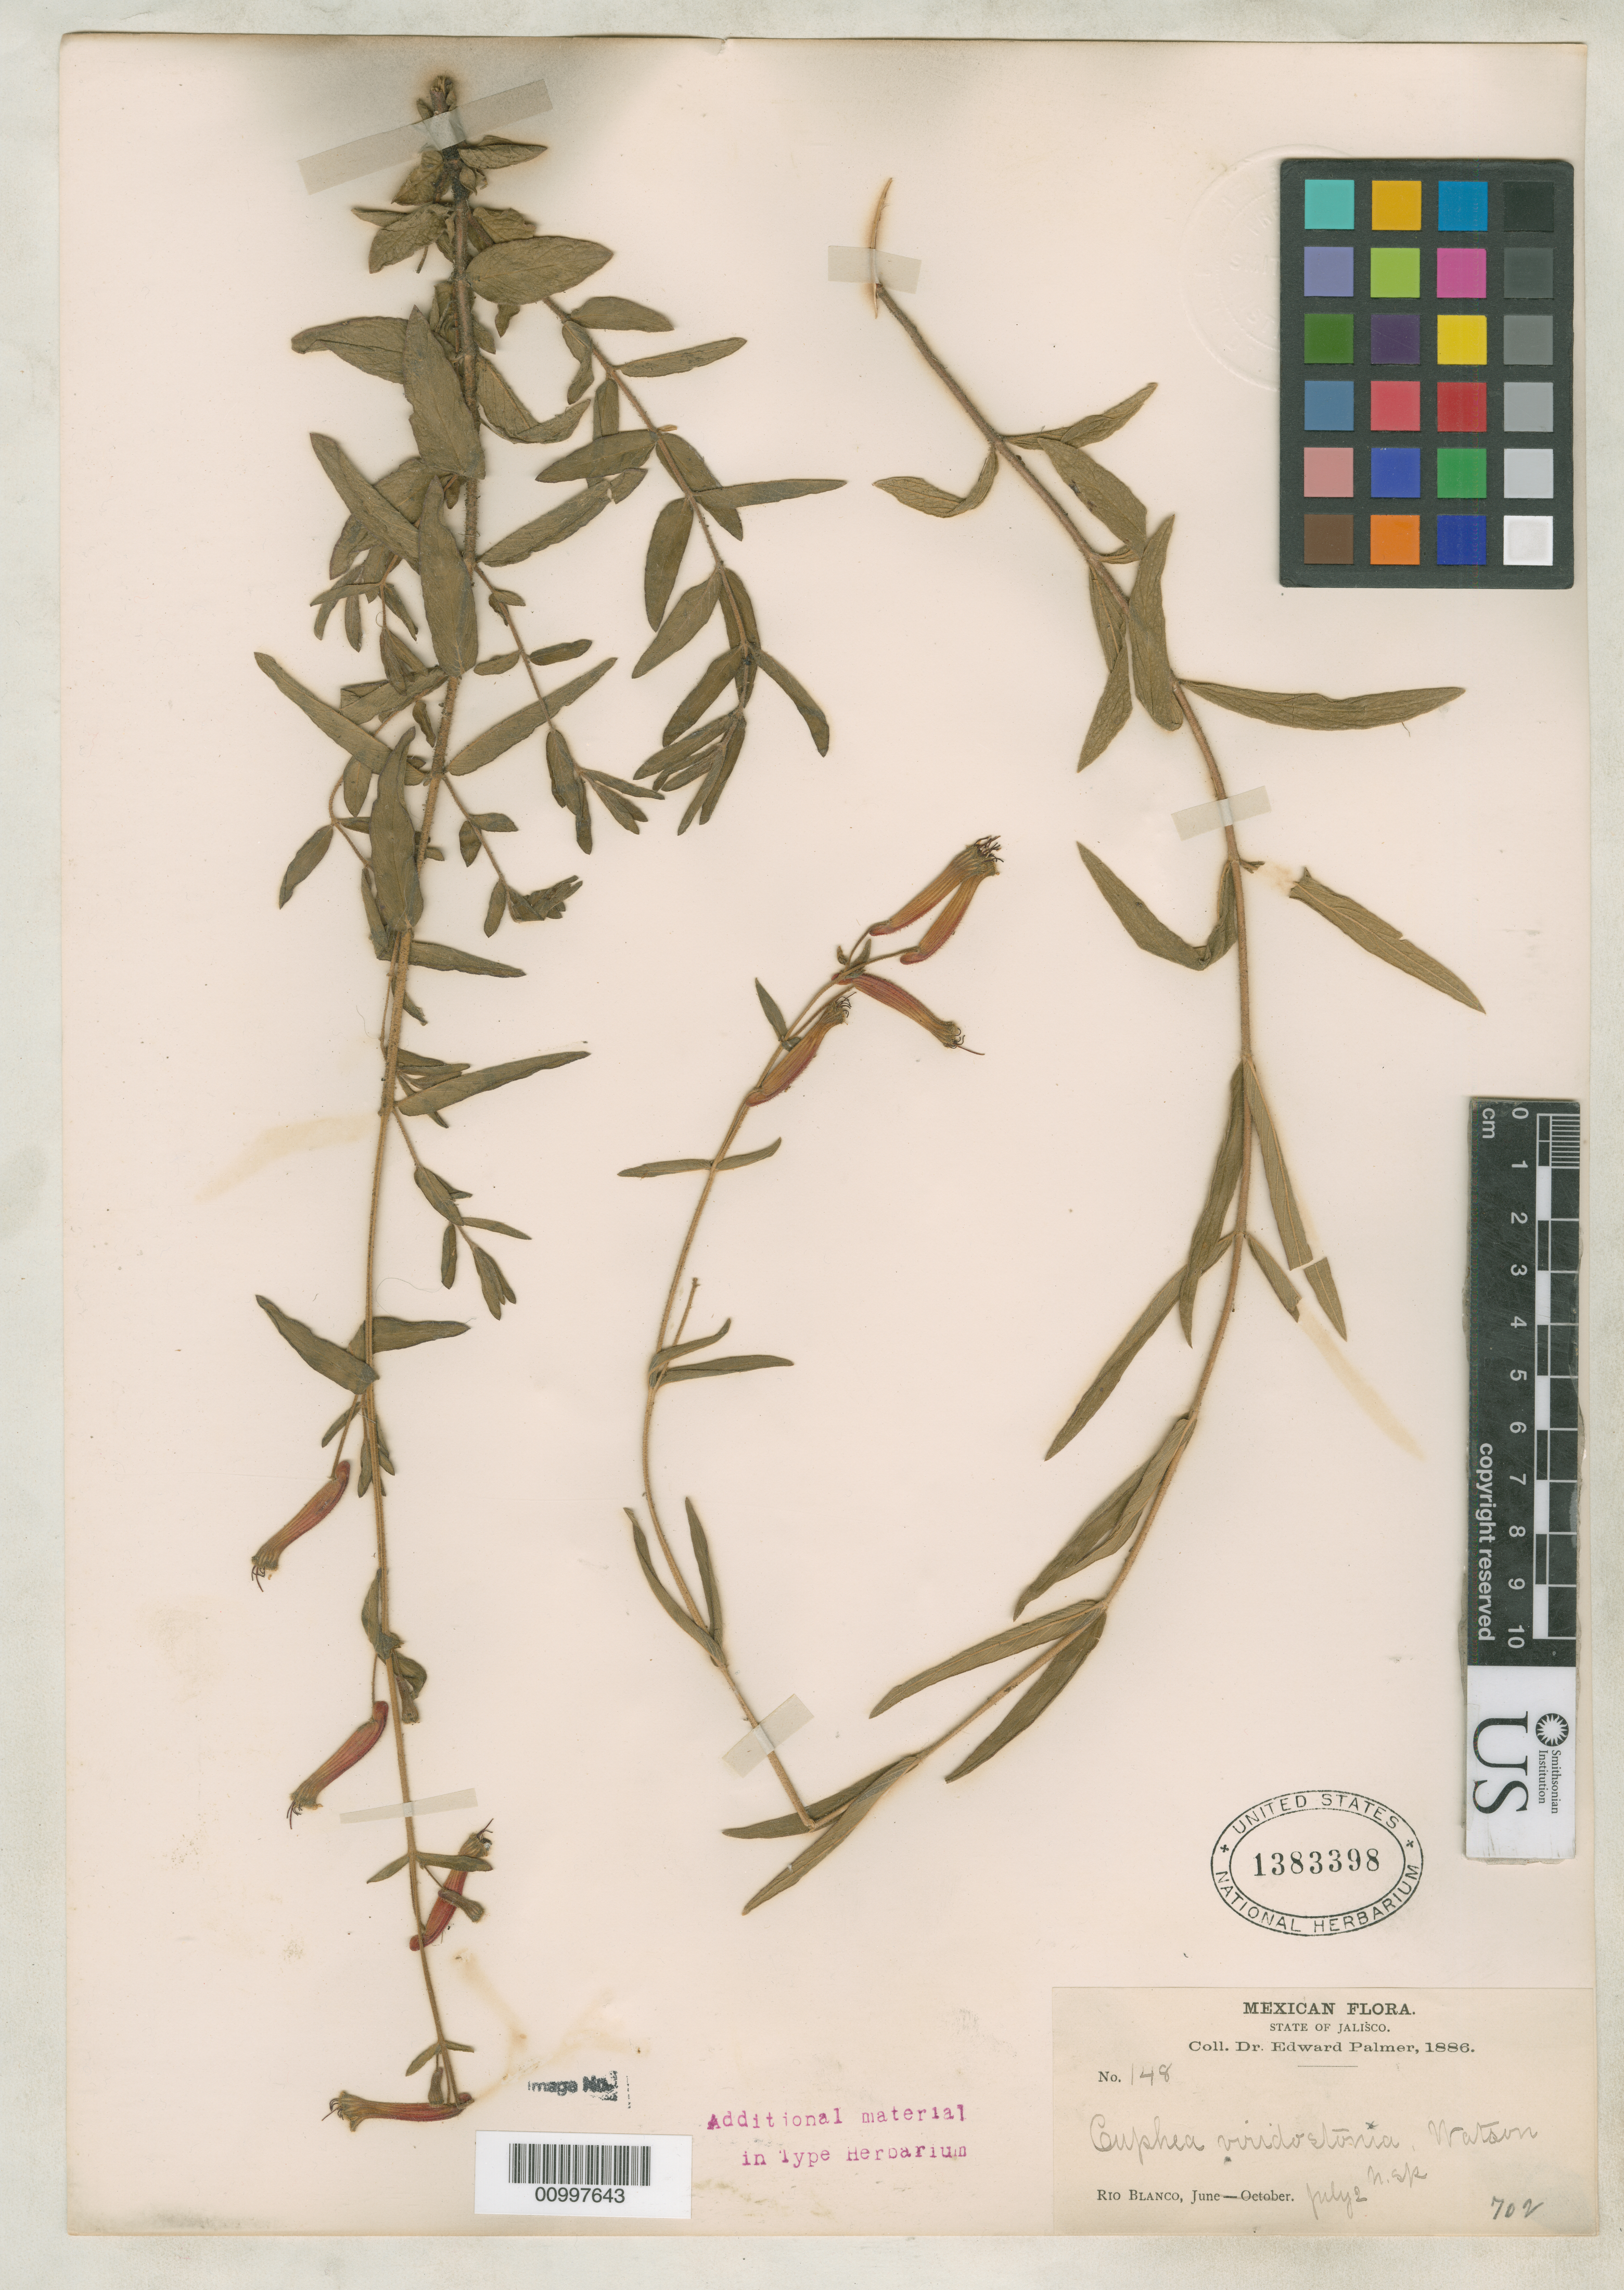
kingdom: Plantae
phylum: Tracheophyta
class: Magnoliopsida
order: Myrtales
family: Lythraceae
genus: Cuphea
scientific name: Cuphea viridostoma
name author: S. Watson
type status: Type Collection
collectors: E. Palmer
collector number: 148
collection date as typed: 02 Jul 1886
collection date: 1886-07-02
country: Mexico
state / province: Jalisco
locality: Rio Blanco.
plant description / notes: Also a type of Cuphea mesochloa Greene, nom. illeg. superfl.; Superfluous nom. nov. for Cuphea viridostoma W. Watson.; Also a type of Cuphea viridostoma S. Watson.; Specimen ex John Donnell Smith herbarium.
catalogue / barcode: US 1383398